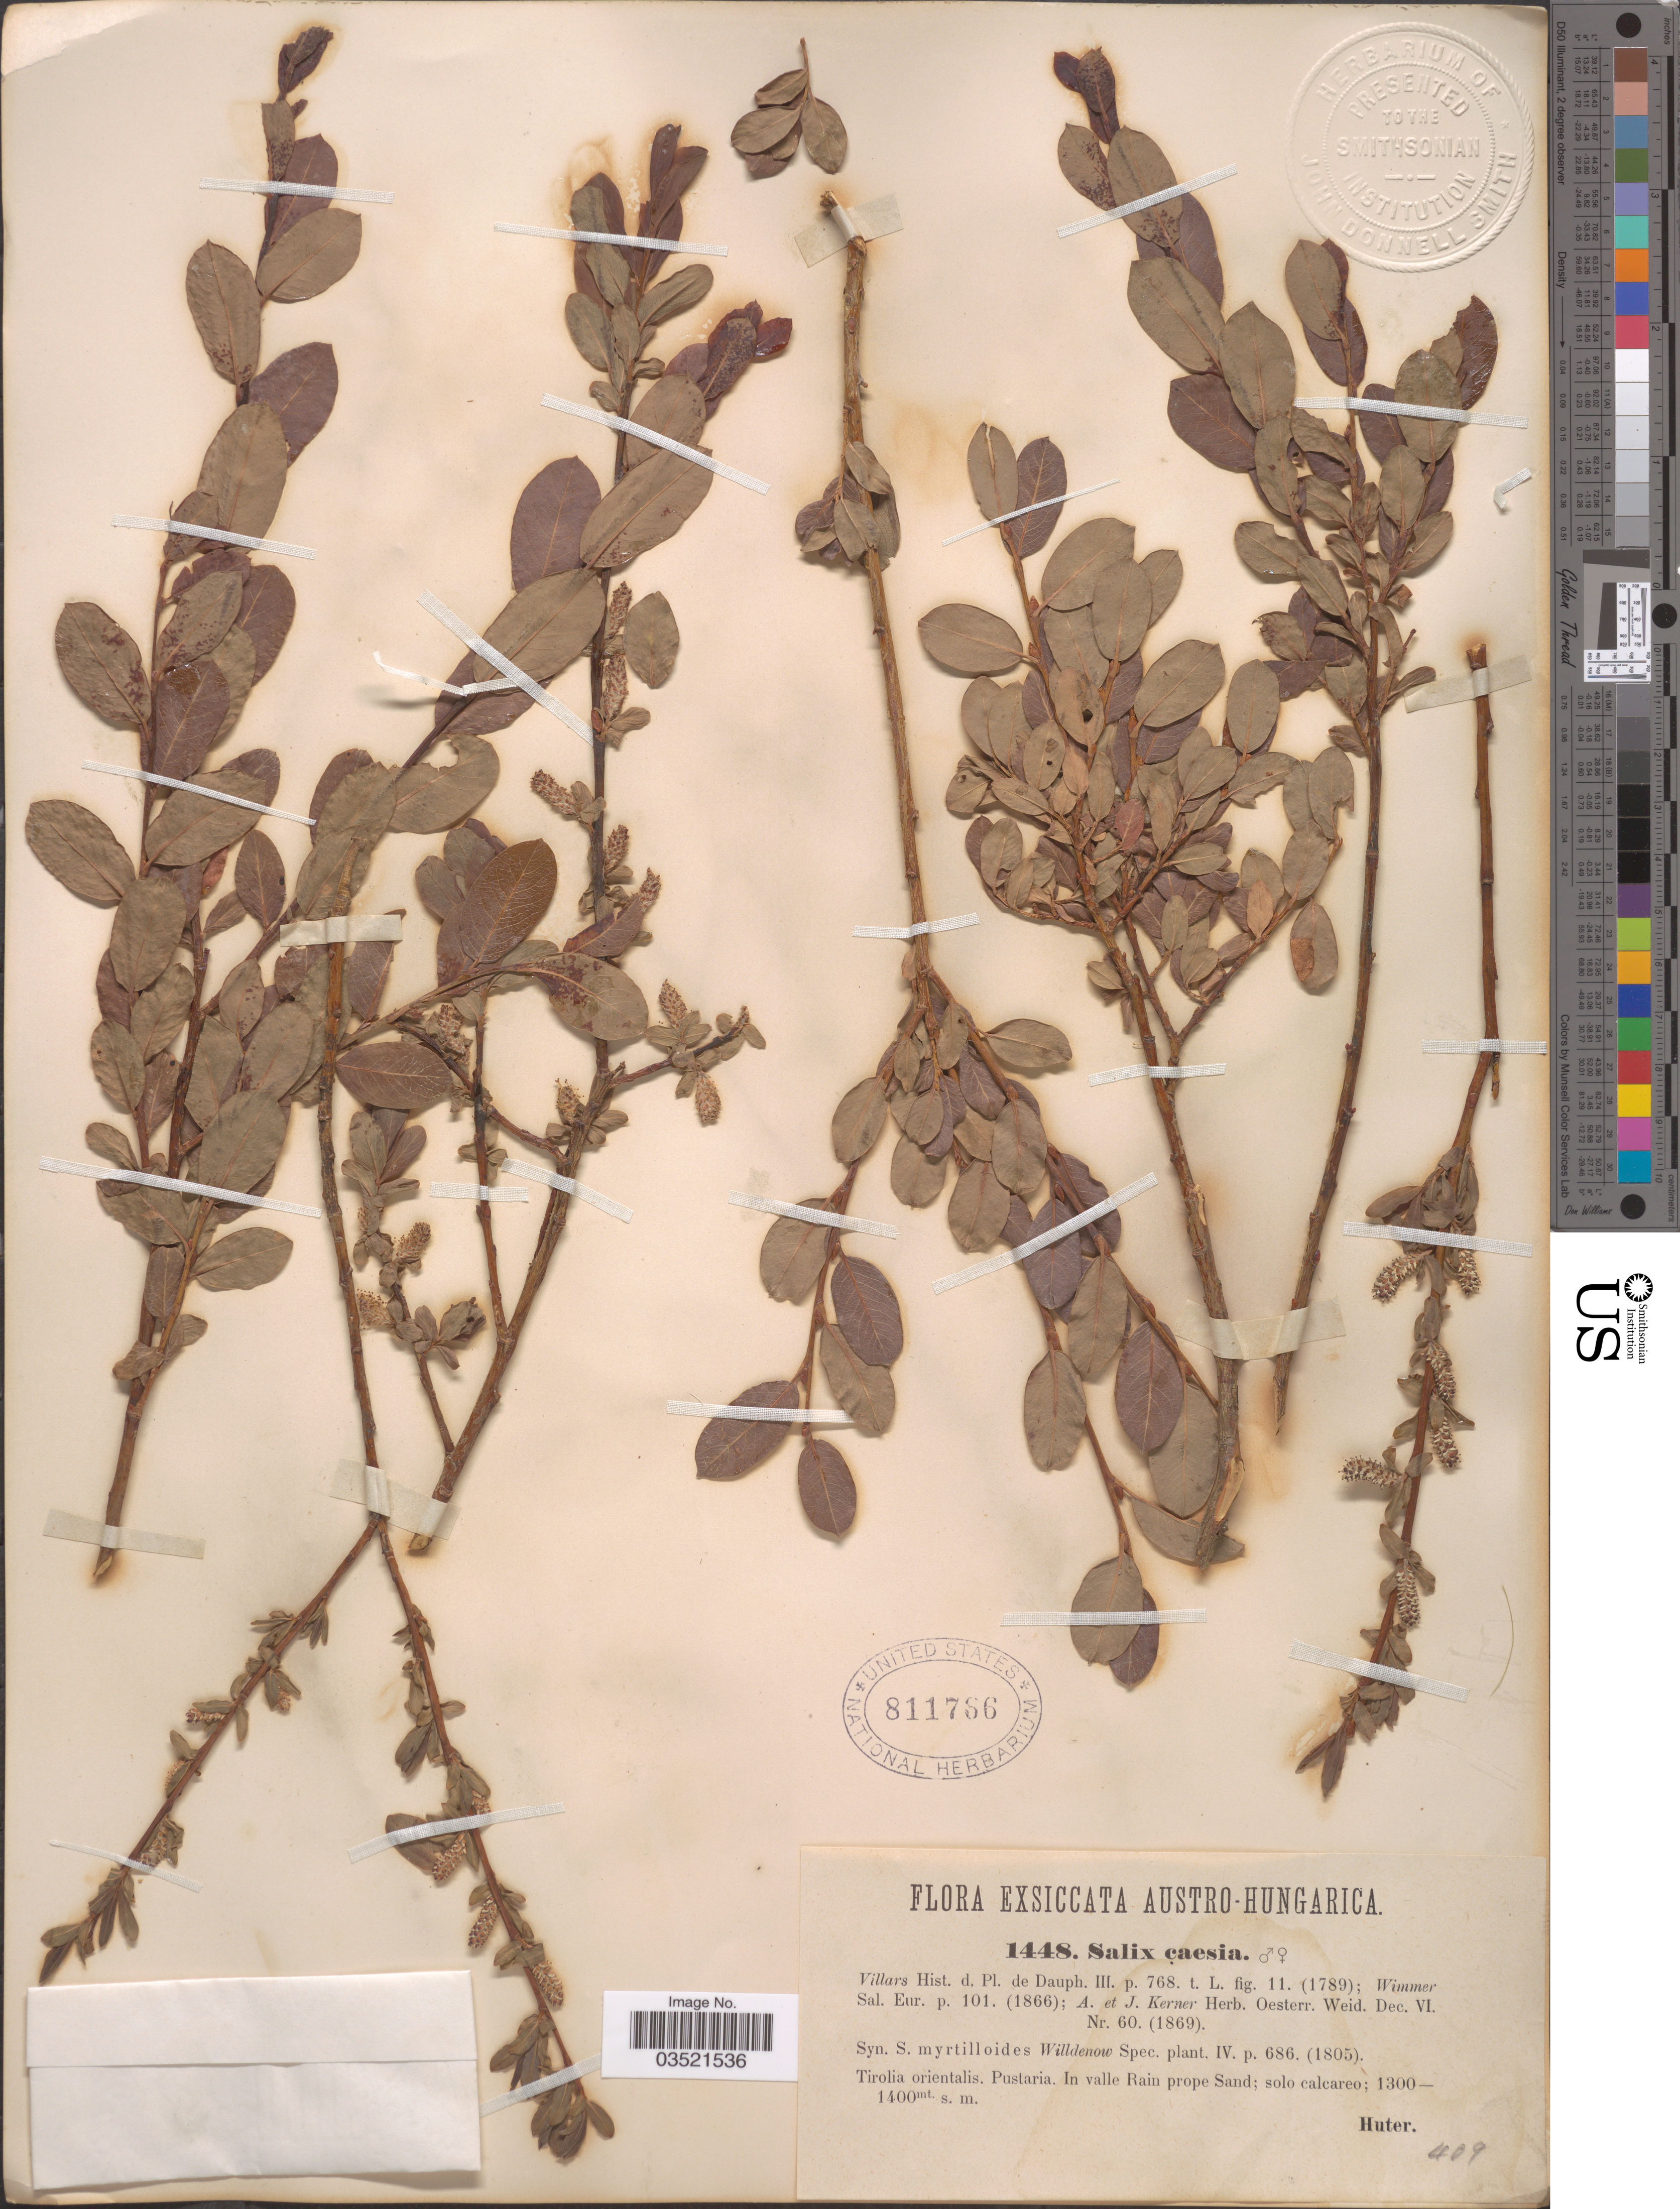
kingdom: Plantae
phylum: Tracheophyta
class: Magnoliopsida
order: Malpighiales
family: Salicaceae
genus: Salix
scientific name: Salix caesia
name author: Vill.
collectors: -. Huter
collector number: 1448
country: Austria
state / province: Tirol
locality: Austro-Hungarica. Tirolia orientalis. Pustaria. In valle Rain prope Sand.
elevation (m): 1300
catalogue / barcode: US 811766